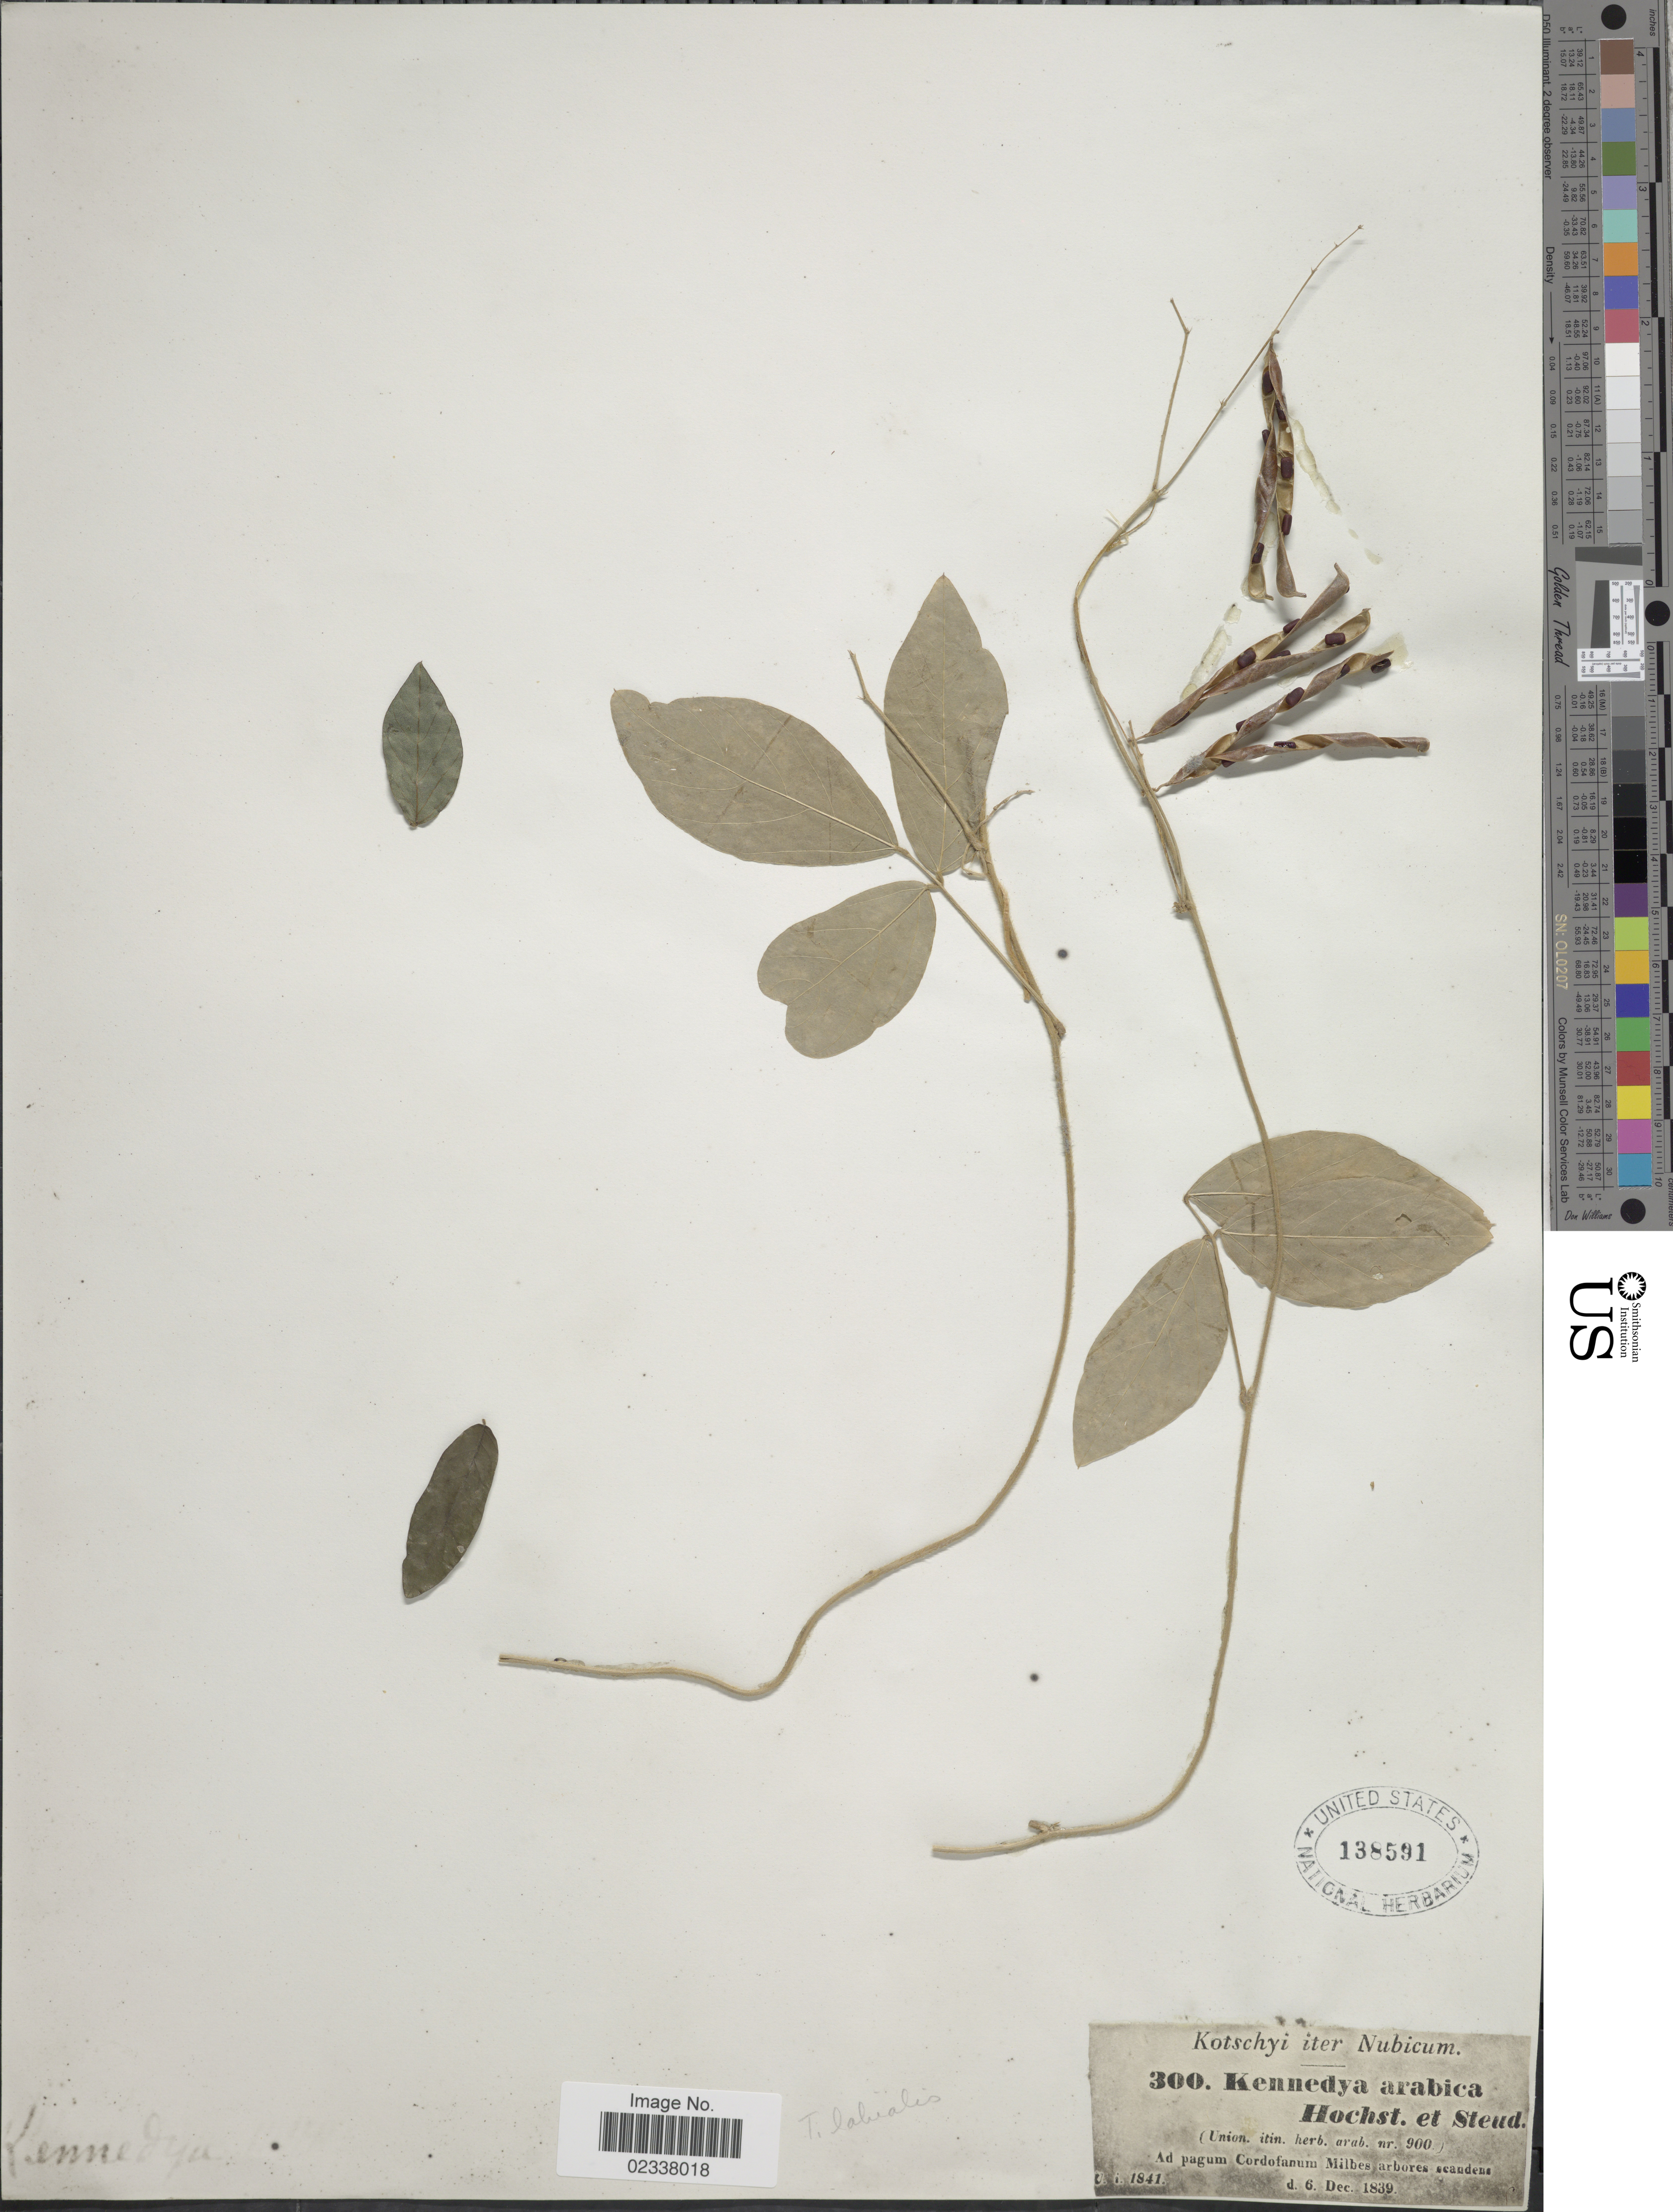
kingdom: Plantae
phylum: Tracheophyta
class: Magnoliopsida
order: Fabales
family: Fabaceae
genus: Teramnus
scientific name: Teramnus labialis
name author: (L. f.) Spreng.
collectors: -. Kotschyi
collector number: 300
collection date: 1839-12-06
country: Sudan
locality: Ad pagum Cordofanum Milbes arbores scandens, iter Nubicum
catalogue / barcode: US 138591